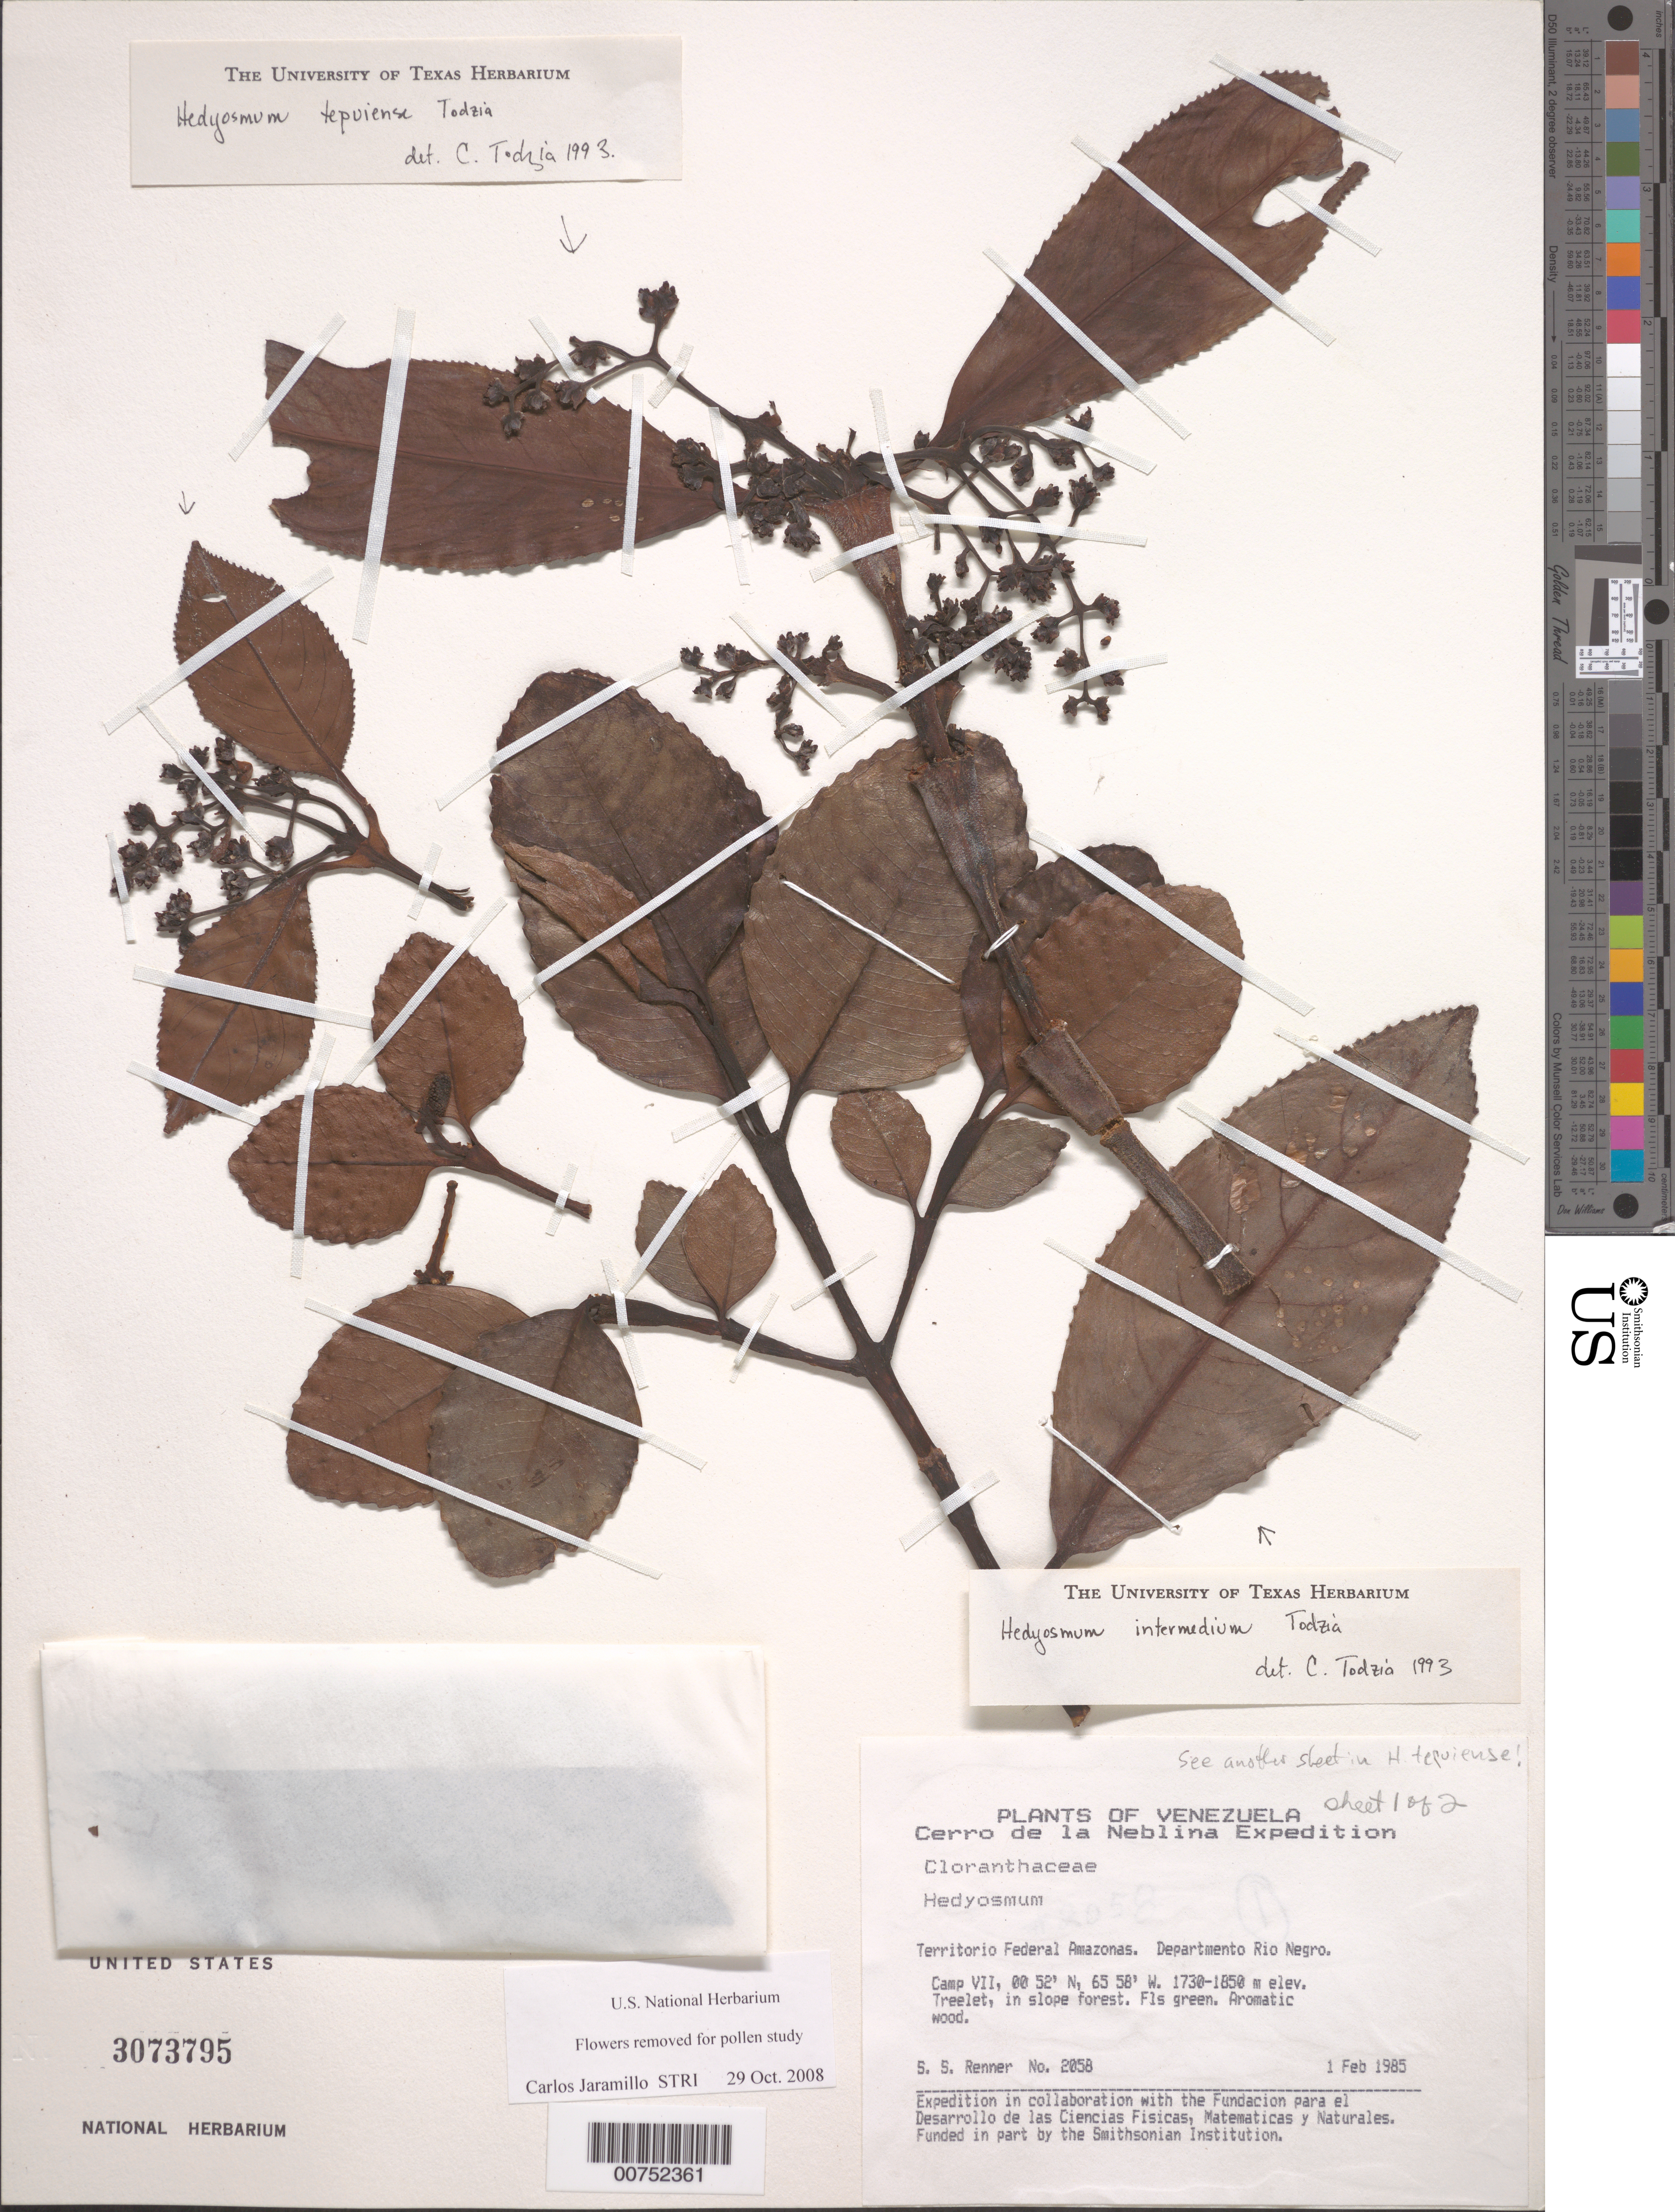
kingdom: Plantae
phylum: Tracheophyta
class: Magnoliopsida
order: Chloranthales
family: Chloranthaceae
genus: Hedyosmum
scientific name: Hedyosmum intermedium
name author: Todzia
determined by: Todzia, C. A., (TEX), University of Texas Austin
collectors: S. S. Renner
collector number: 2058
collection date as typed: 1-Feb-85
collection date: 1985-02-01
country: Venezuela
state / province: Amazonas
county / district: Río Negro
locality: Cerro de la Neblina, Camp VII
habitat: Slope forest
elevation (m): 1730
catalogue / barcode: US 3073795